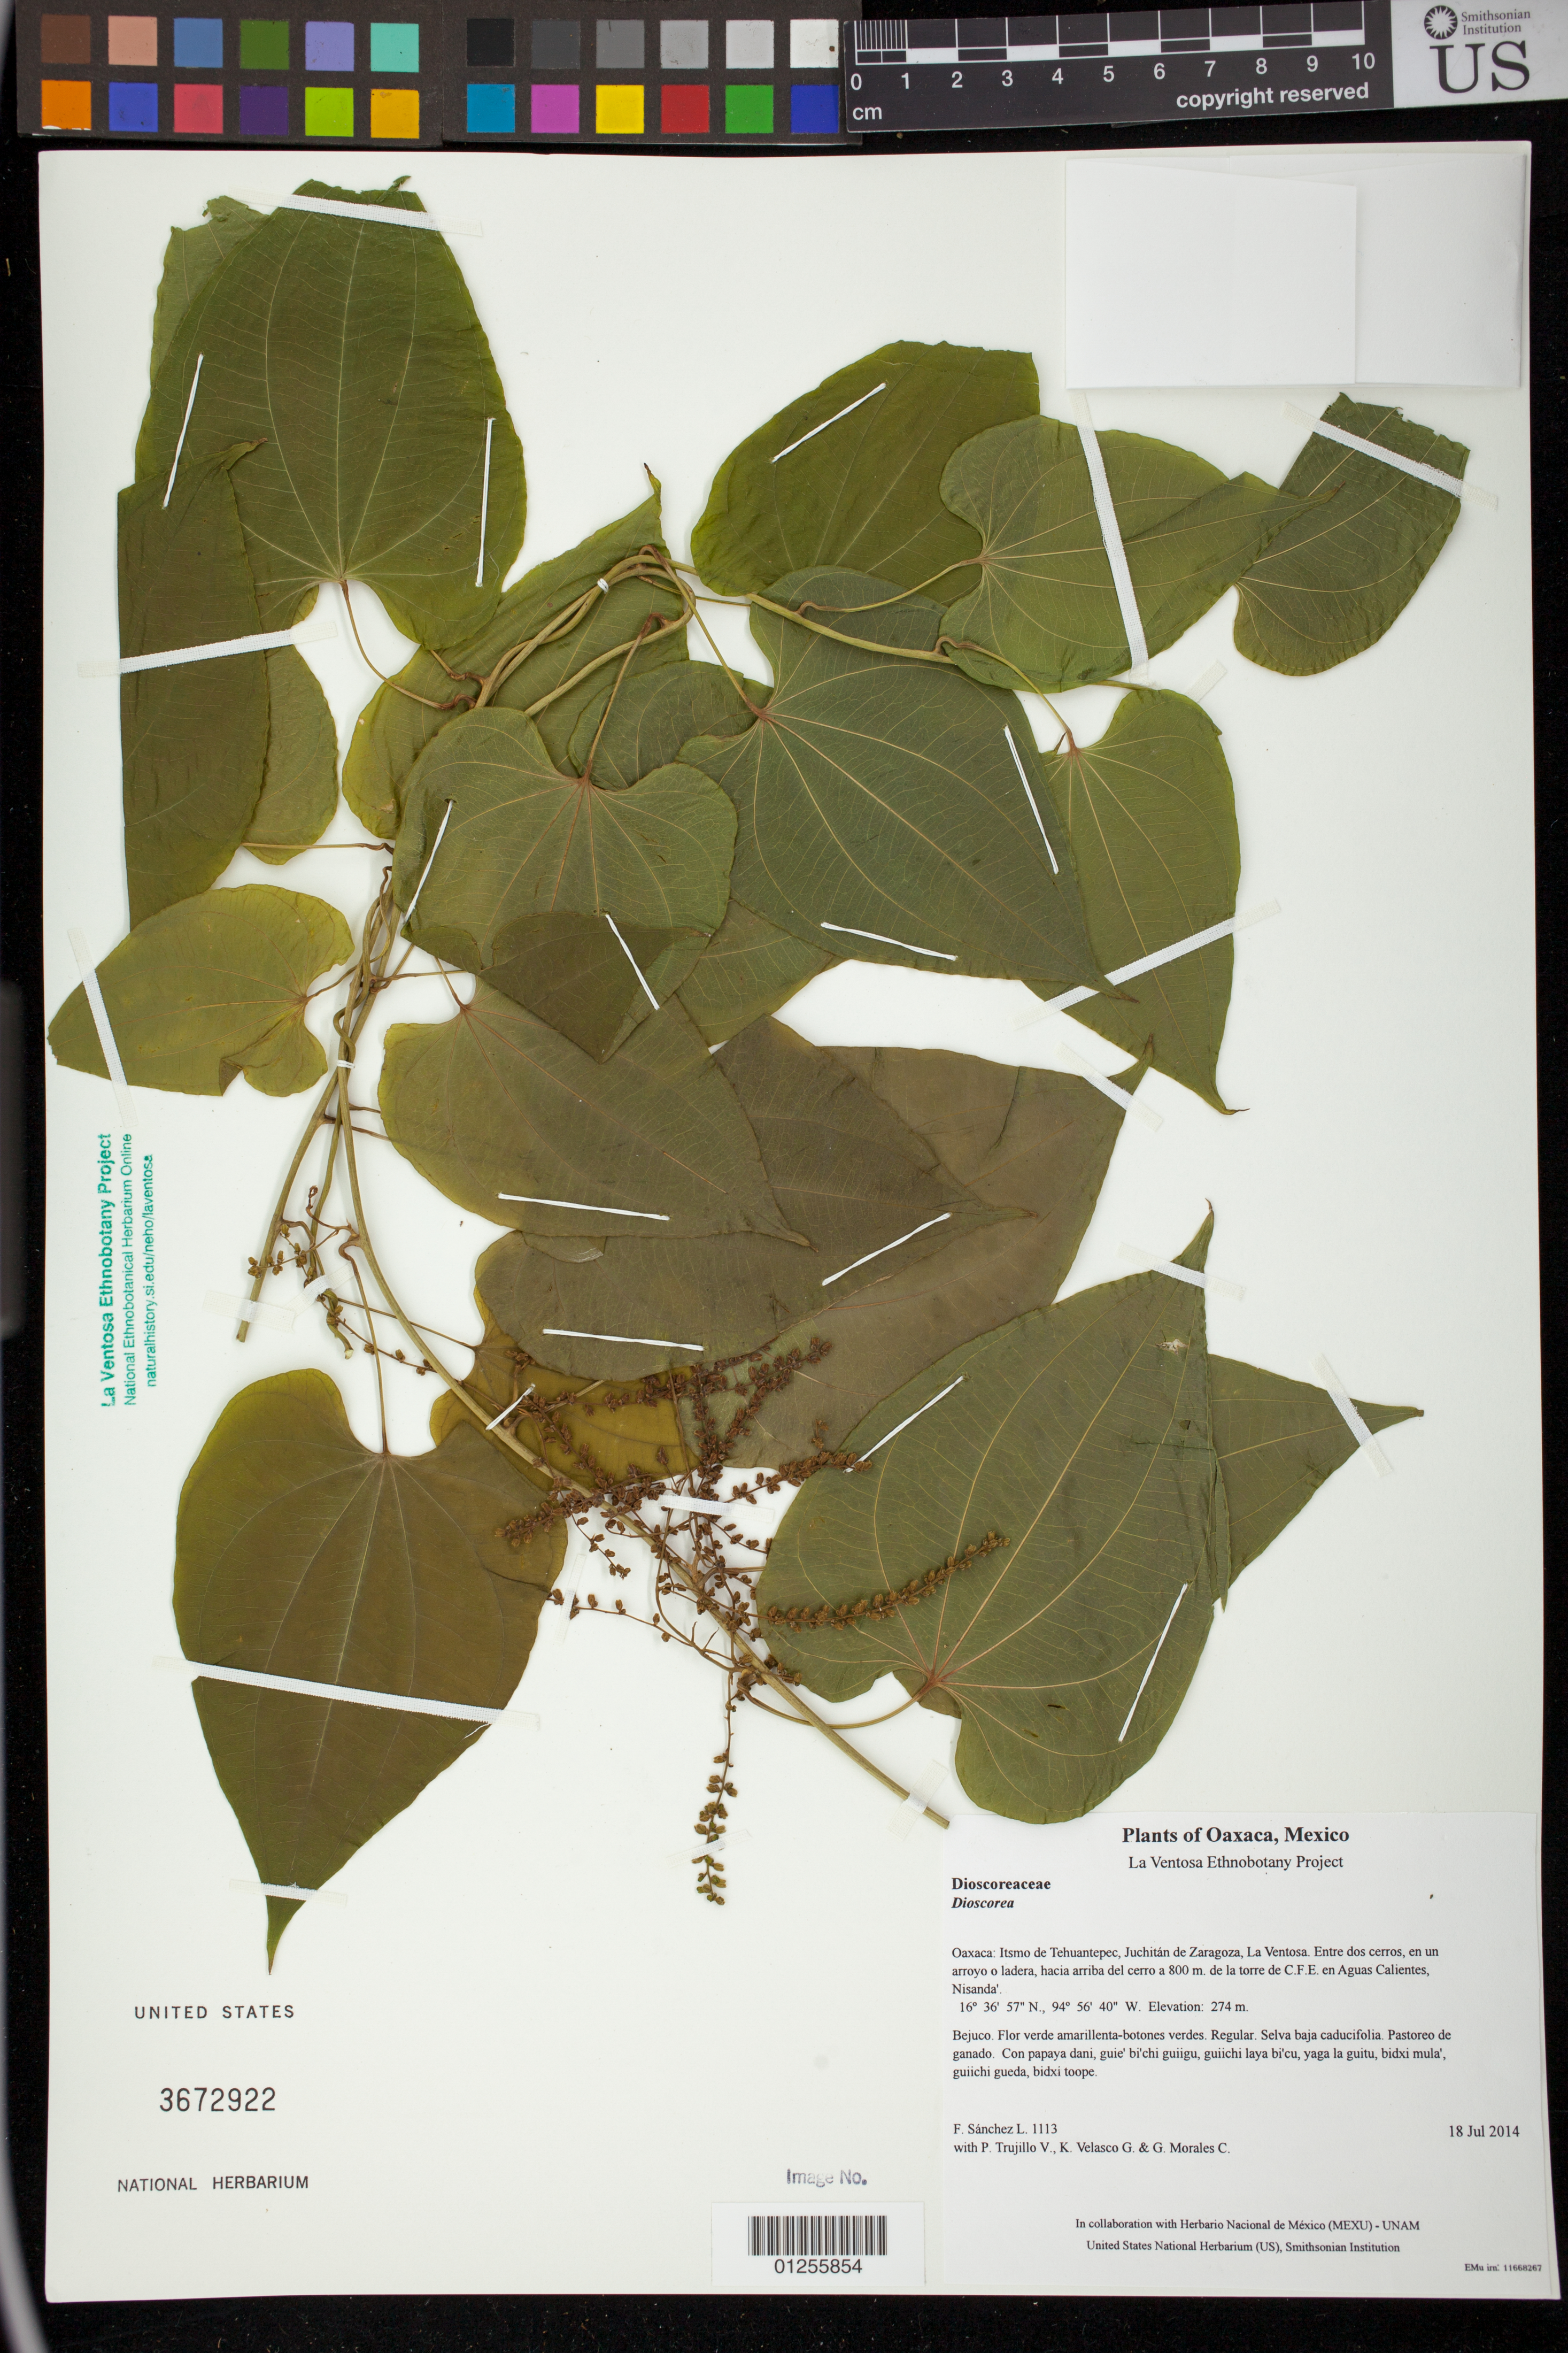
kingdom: Plantae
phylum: Tracheophyta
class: Liliopsida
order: Dioscoreales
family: Dioscoreaceae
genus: Dioscorea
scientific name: Dioscorea floribunda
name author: M. Martens & Galeotti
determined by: Téllez V., Oswaldo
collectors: F. Sánchez L., P. Trujillo V., K. Velasco G. & G. Morales C.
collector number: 1113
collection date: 2014-07-18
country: Mexico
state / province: Oaxaca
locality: Itsmo de Tehuantepec, Juchitán de Zaragoza, La Ventosa. Entre dos cerros, en un arroyo o ladera, hacia arriba del cerro a 800 m. de la torre de C.F.E. en Aguas Calientes, Nisanda'.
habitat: Selva baja caducifolia. Pastoreo de ganado.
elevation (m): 274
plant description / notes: JEBOT, MEXU, SERO, US; Luba'. Guie' naga' naguchi ga-mudu naga'. Nuu.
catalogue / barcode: US 3672922